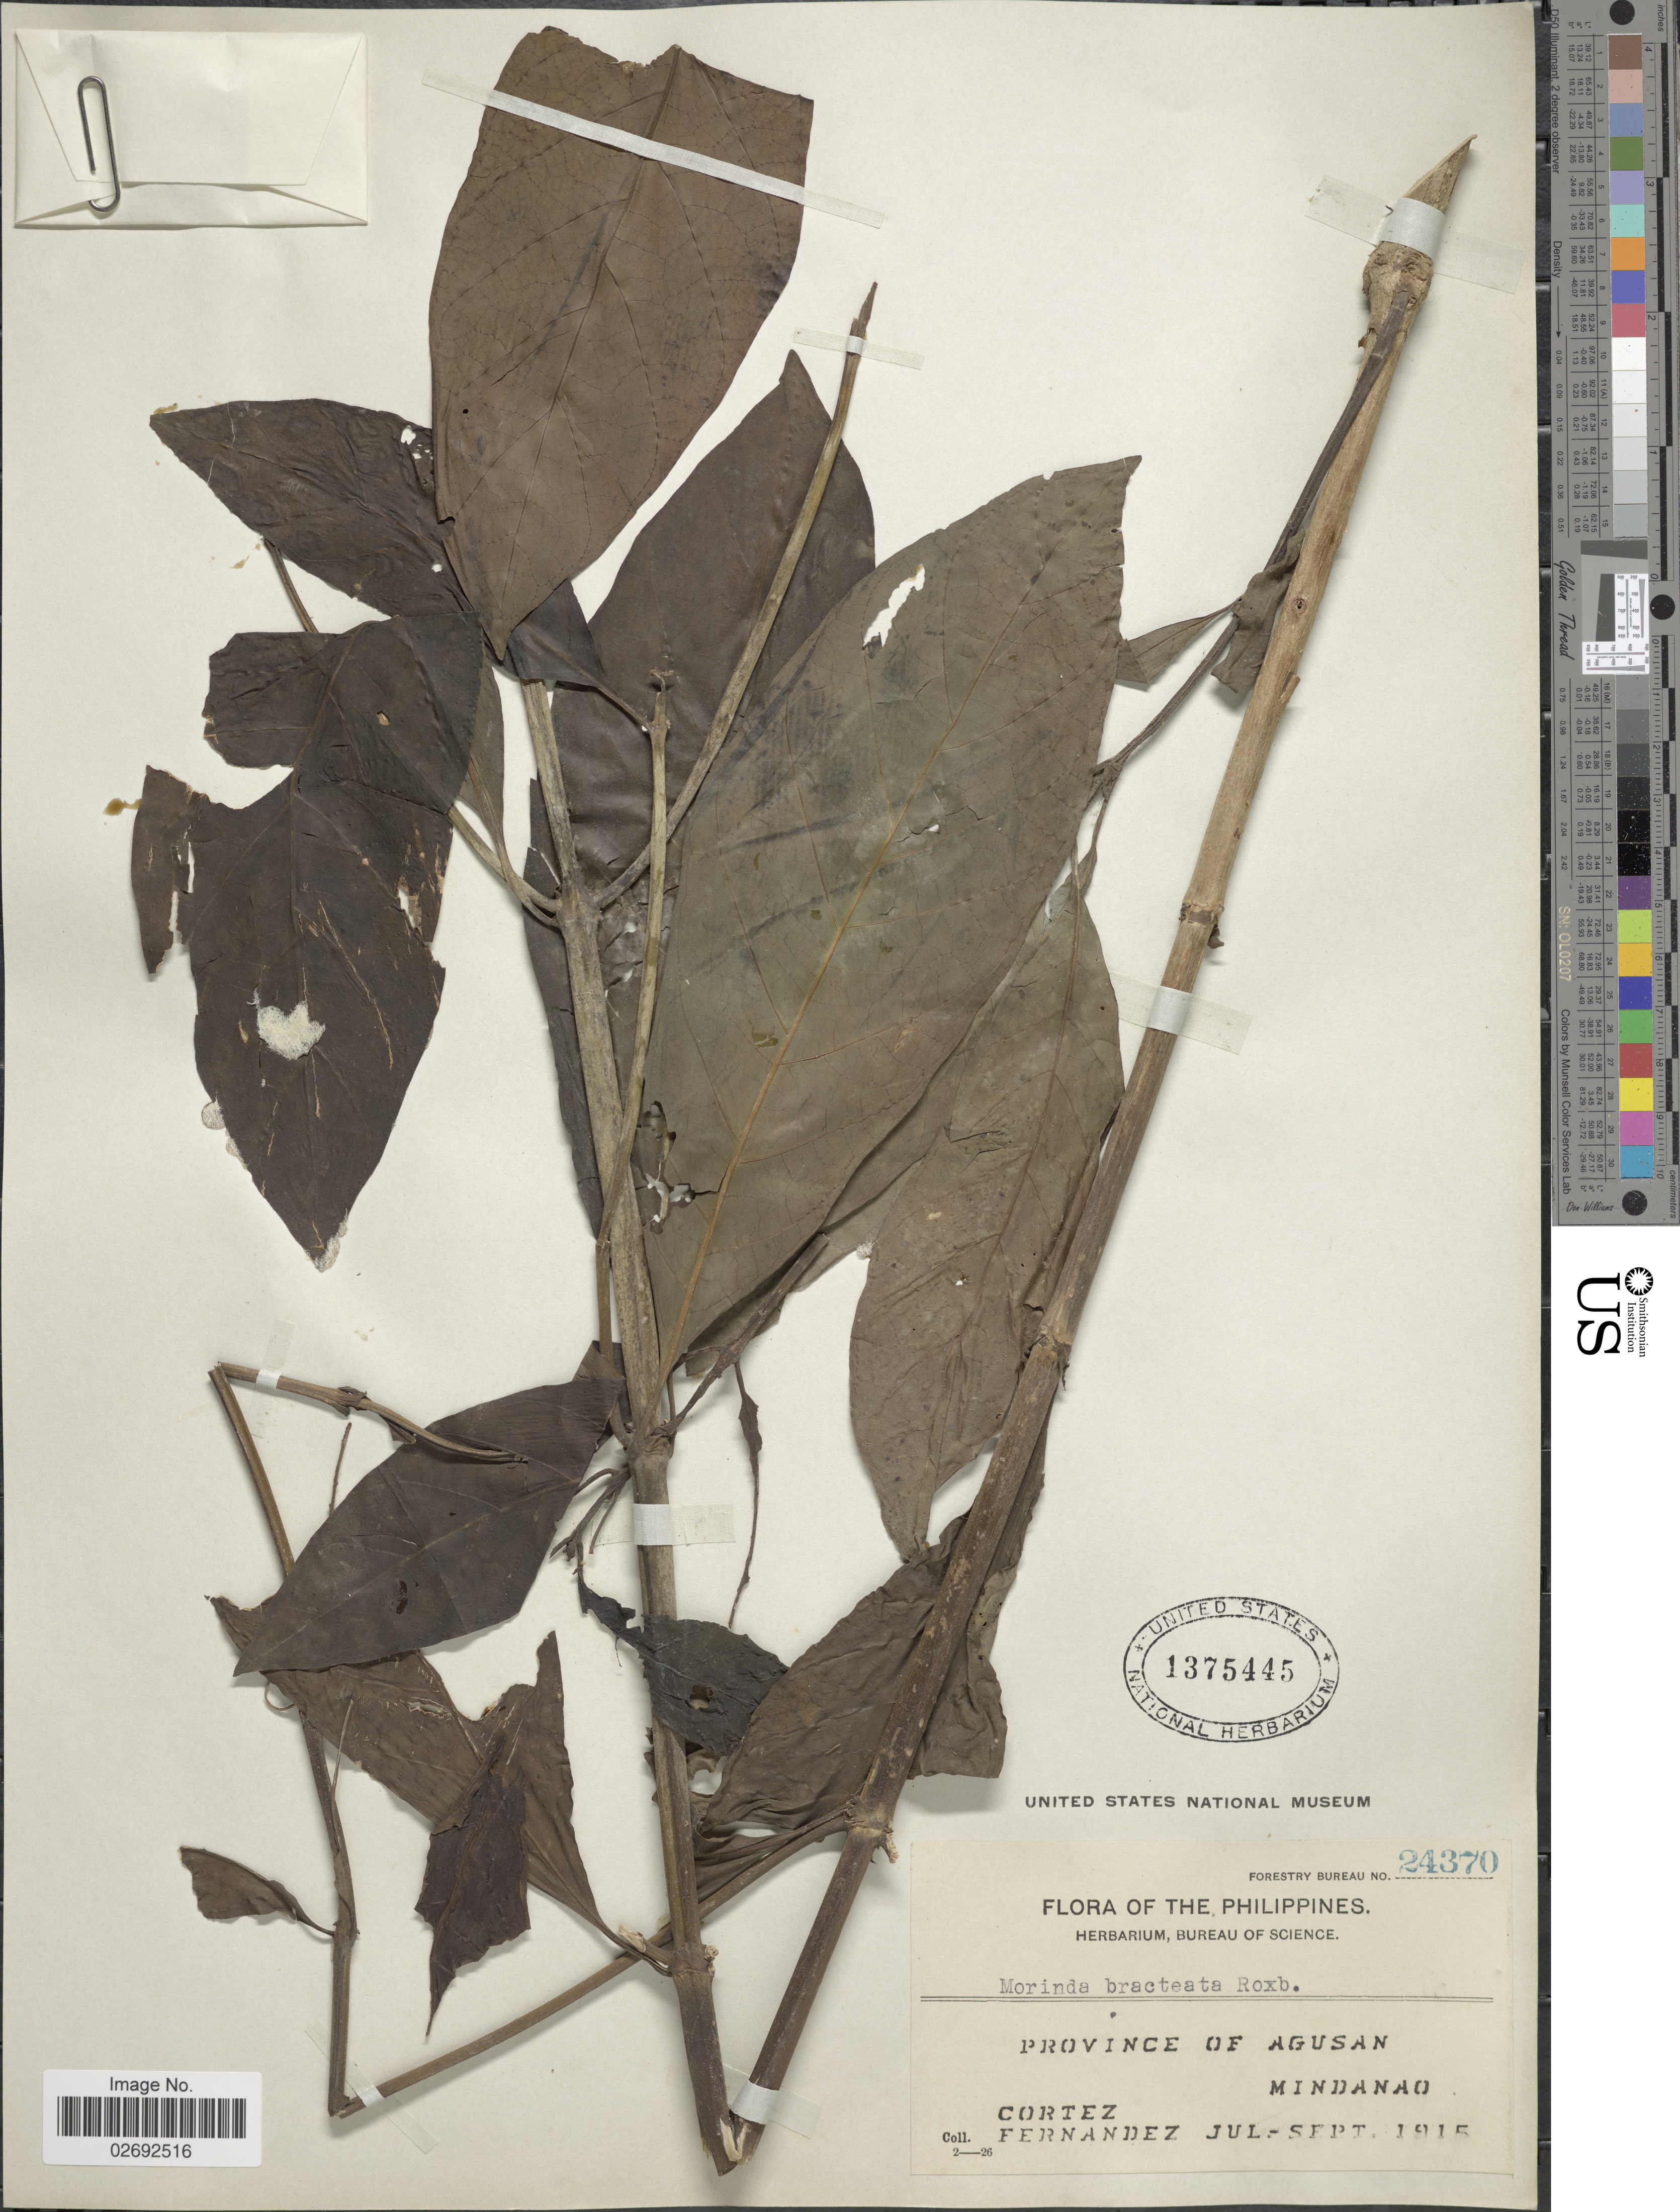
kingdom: Plantae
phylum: Tracheophyta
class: Magnoliopsida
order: Gentianales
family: Rubiaceae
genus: Morinda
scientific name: Morinda bracteata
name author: Roxb.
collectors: -. Cortez & -- Fernandez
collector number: Forestry Bureau 24370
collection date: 1915-07/1915-09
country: Philippines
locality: Province of Agusan. Mindanao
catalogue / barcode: US 1375445